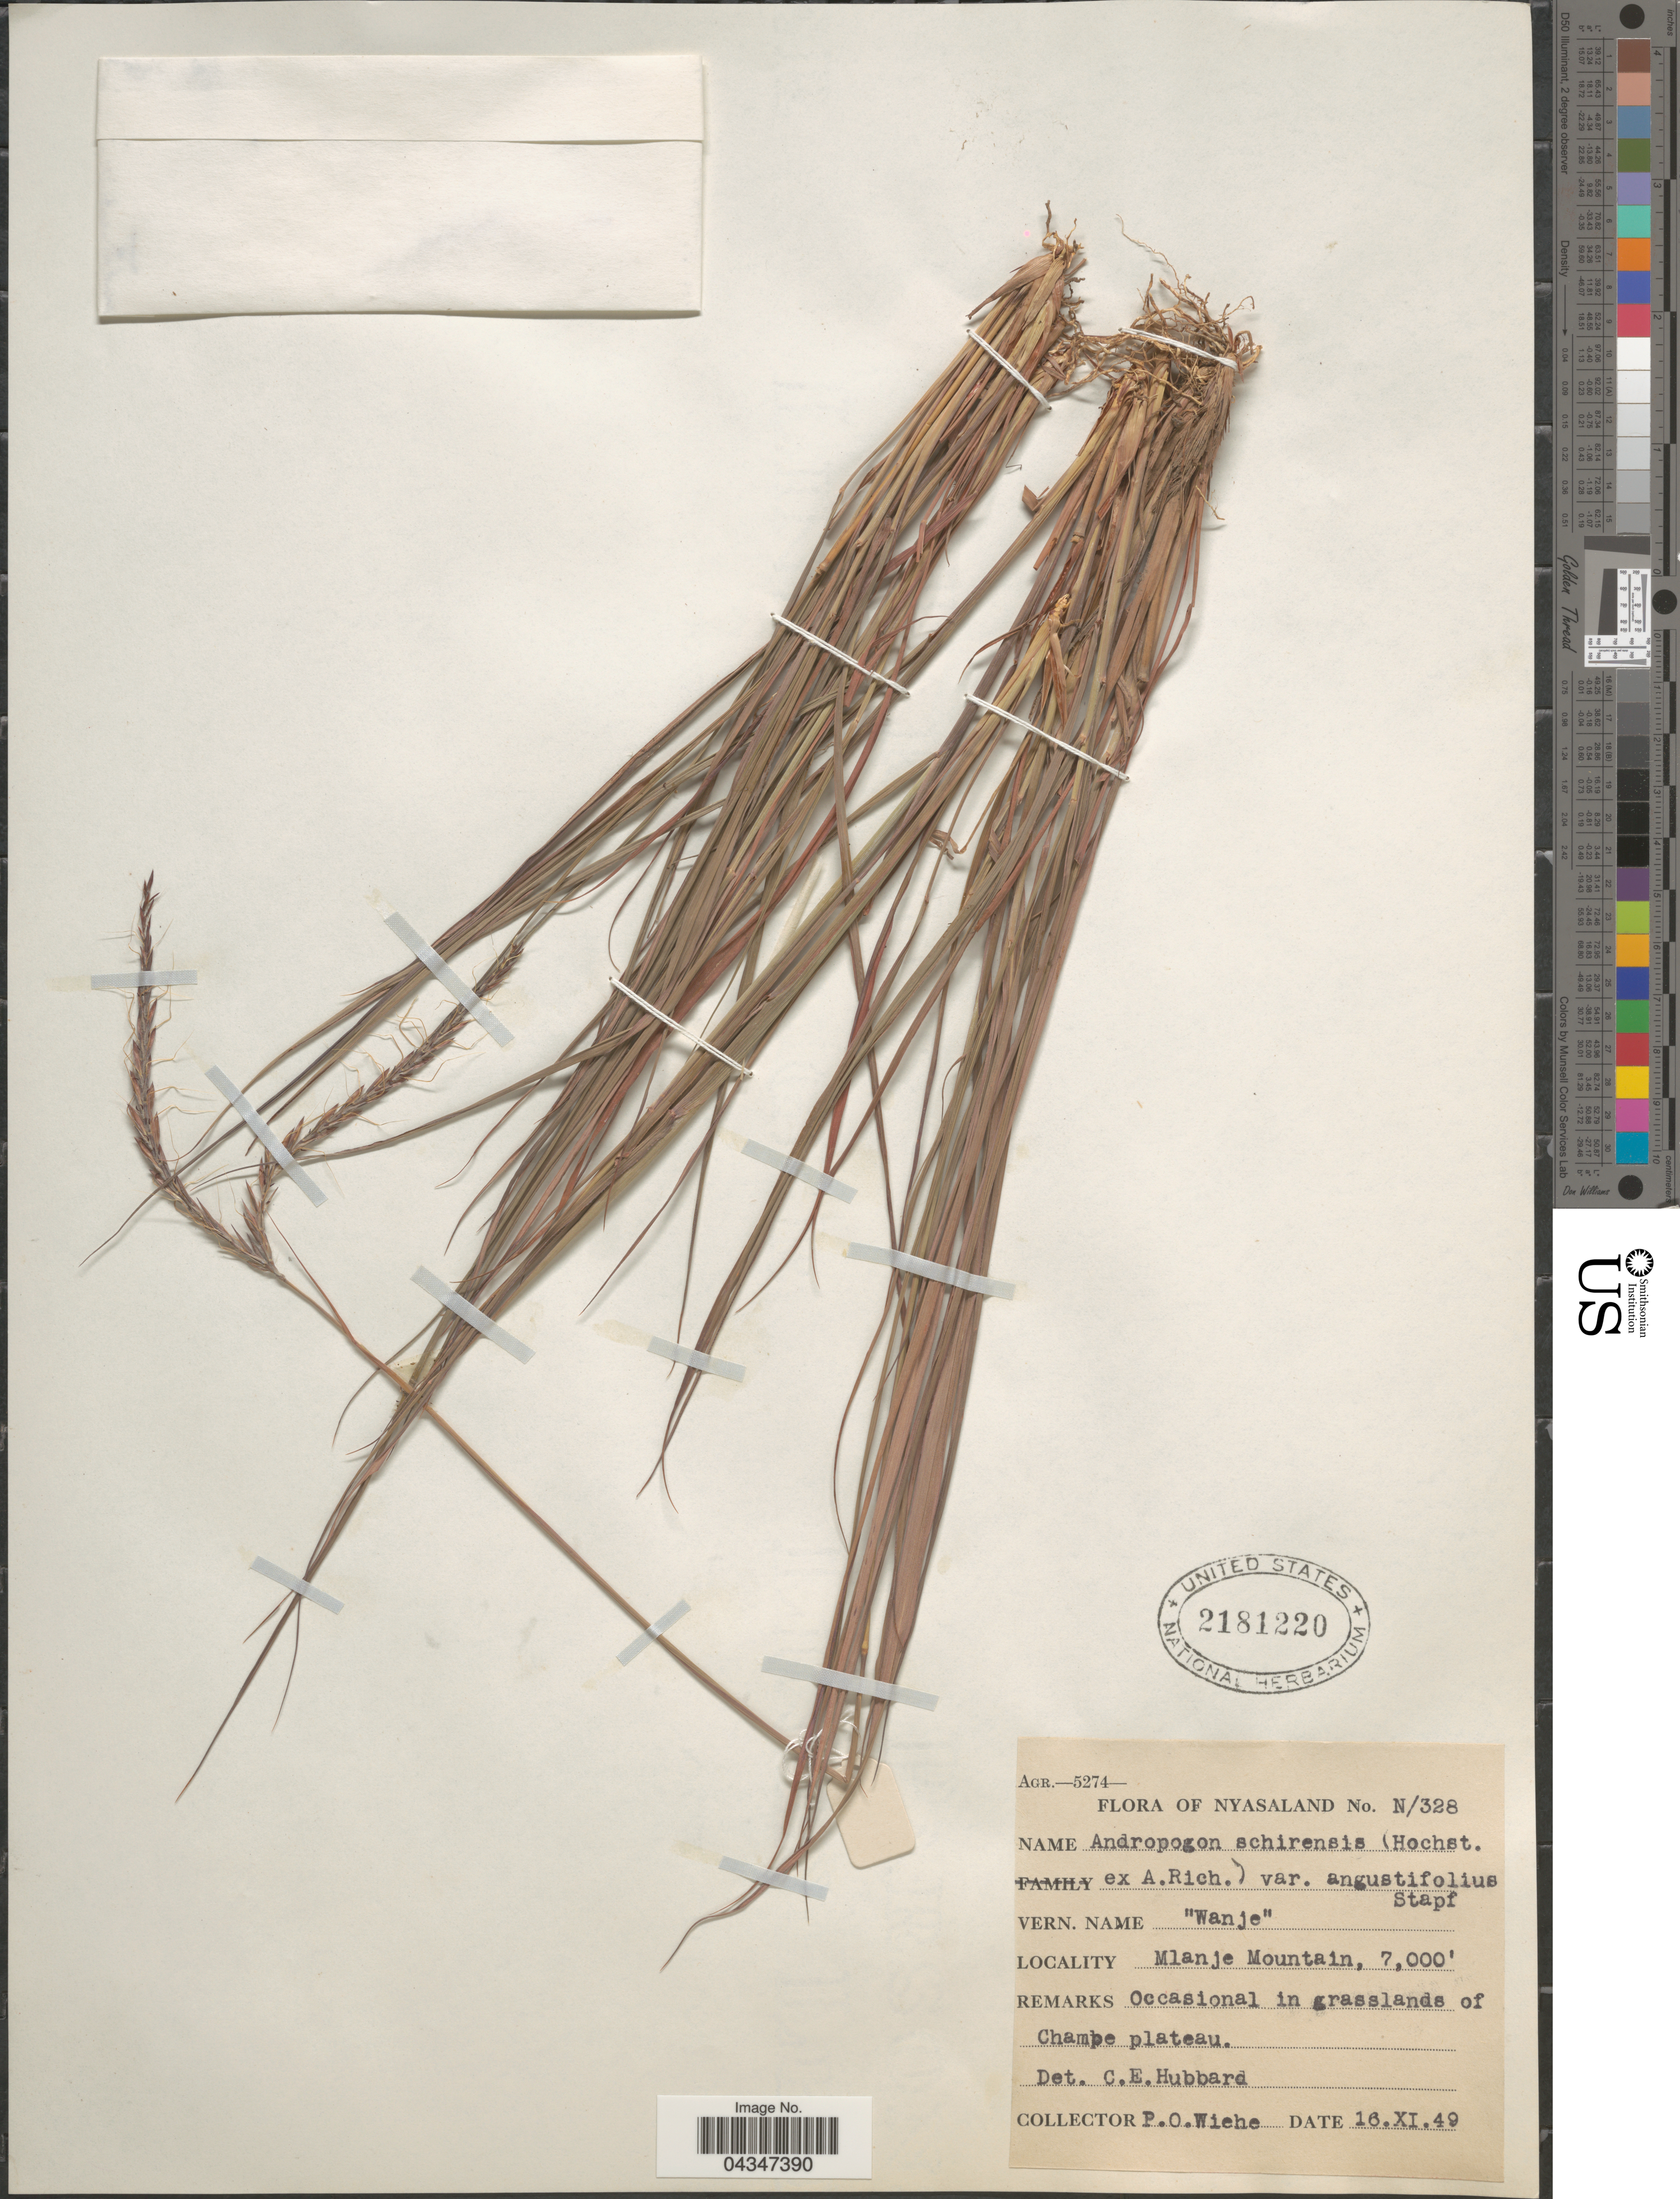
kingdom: Plantae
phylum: Tracheophyta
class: Liliopsida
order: Poales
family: Poaceae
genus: Andropogon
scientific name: Andropogon schirensis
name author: Hochst. ex A. Rich.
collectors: P. Wiehe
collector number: N/328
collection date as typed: Transcribed d/m/y: 16/11/49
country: Malawi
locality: Nyasaland. Mlanje Mountain. Occasional in grasslands of Chambe plateau.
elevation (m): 2134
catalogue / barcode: US 2181220